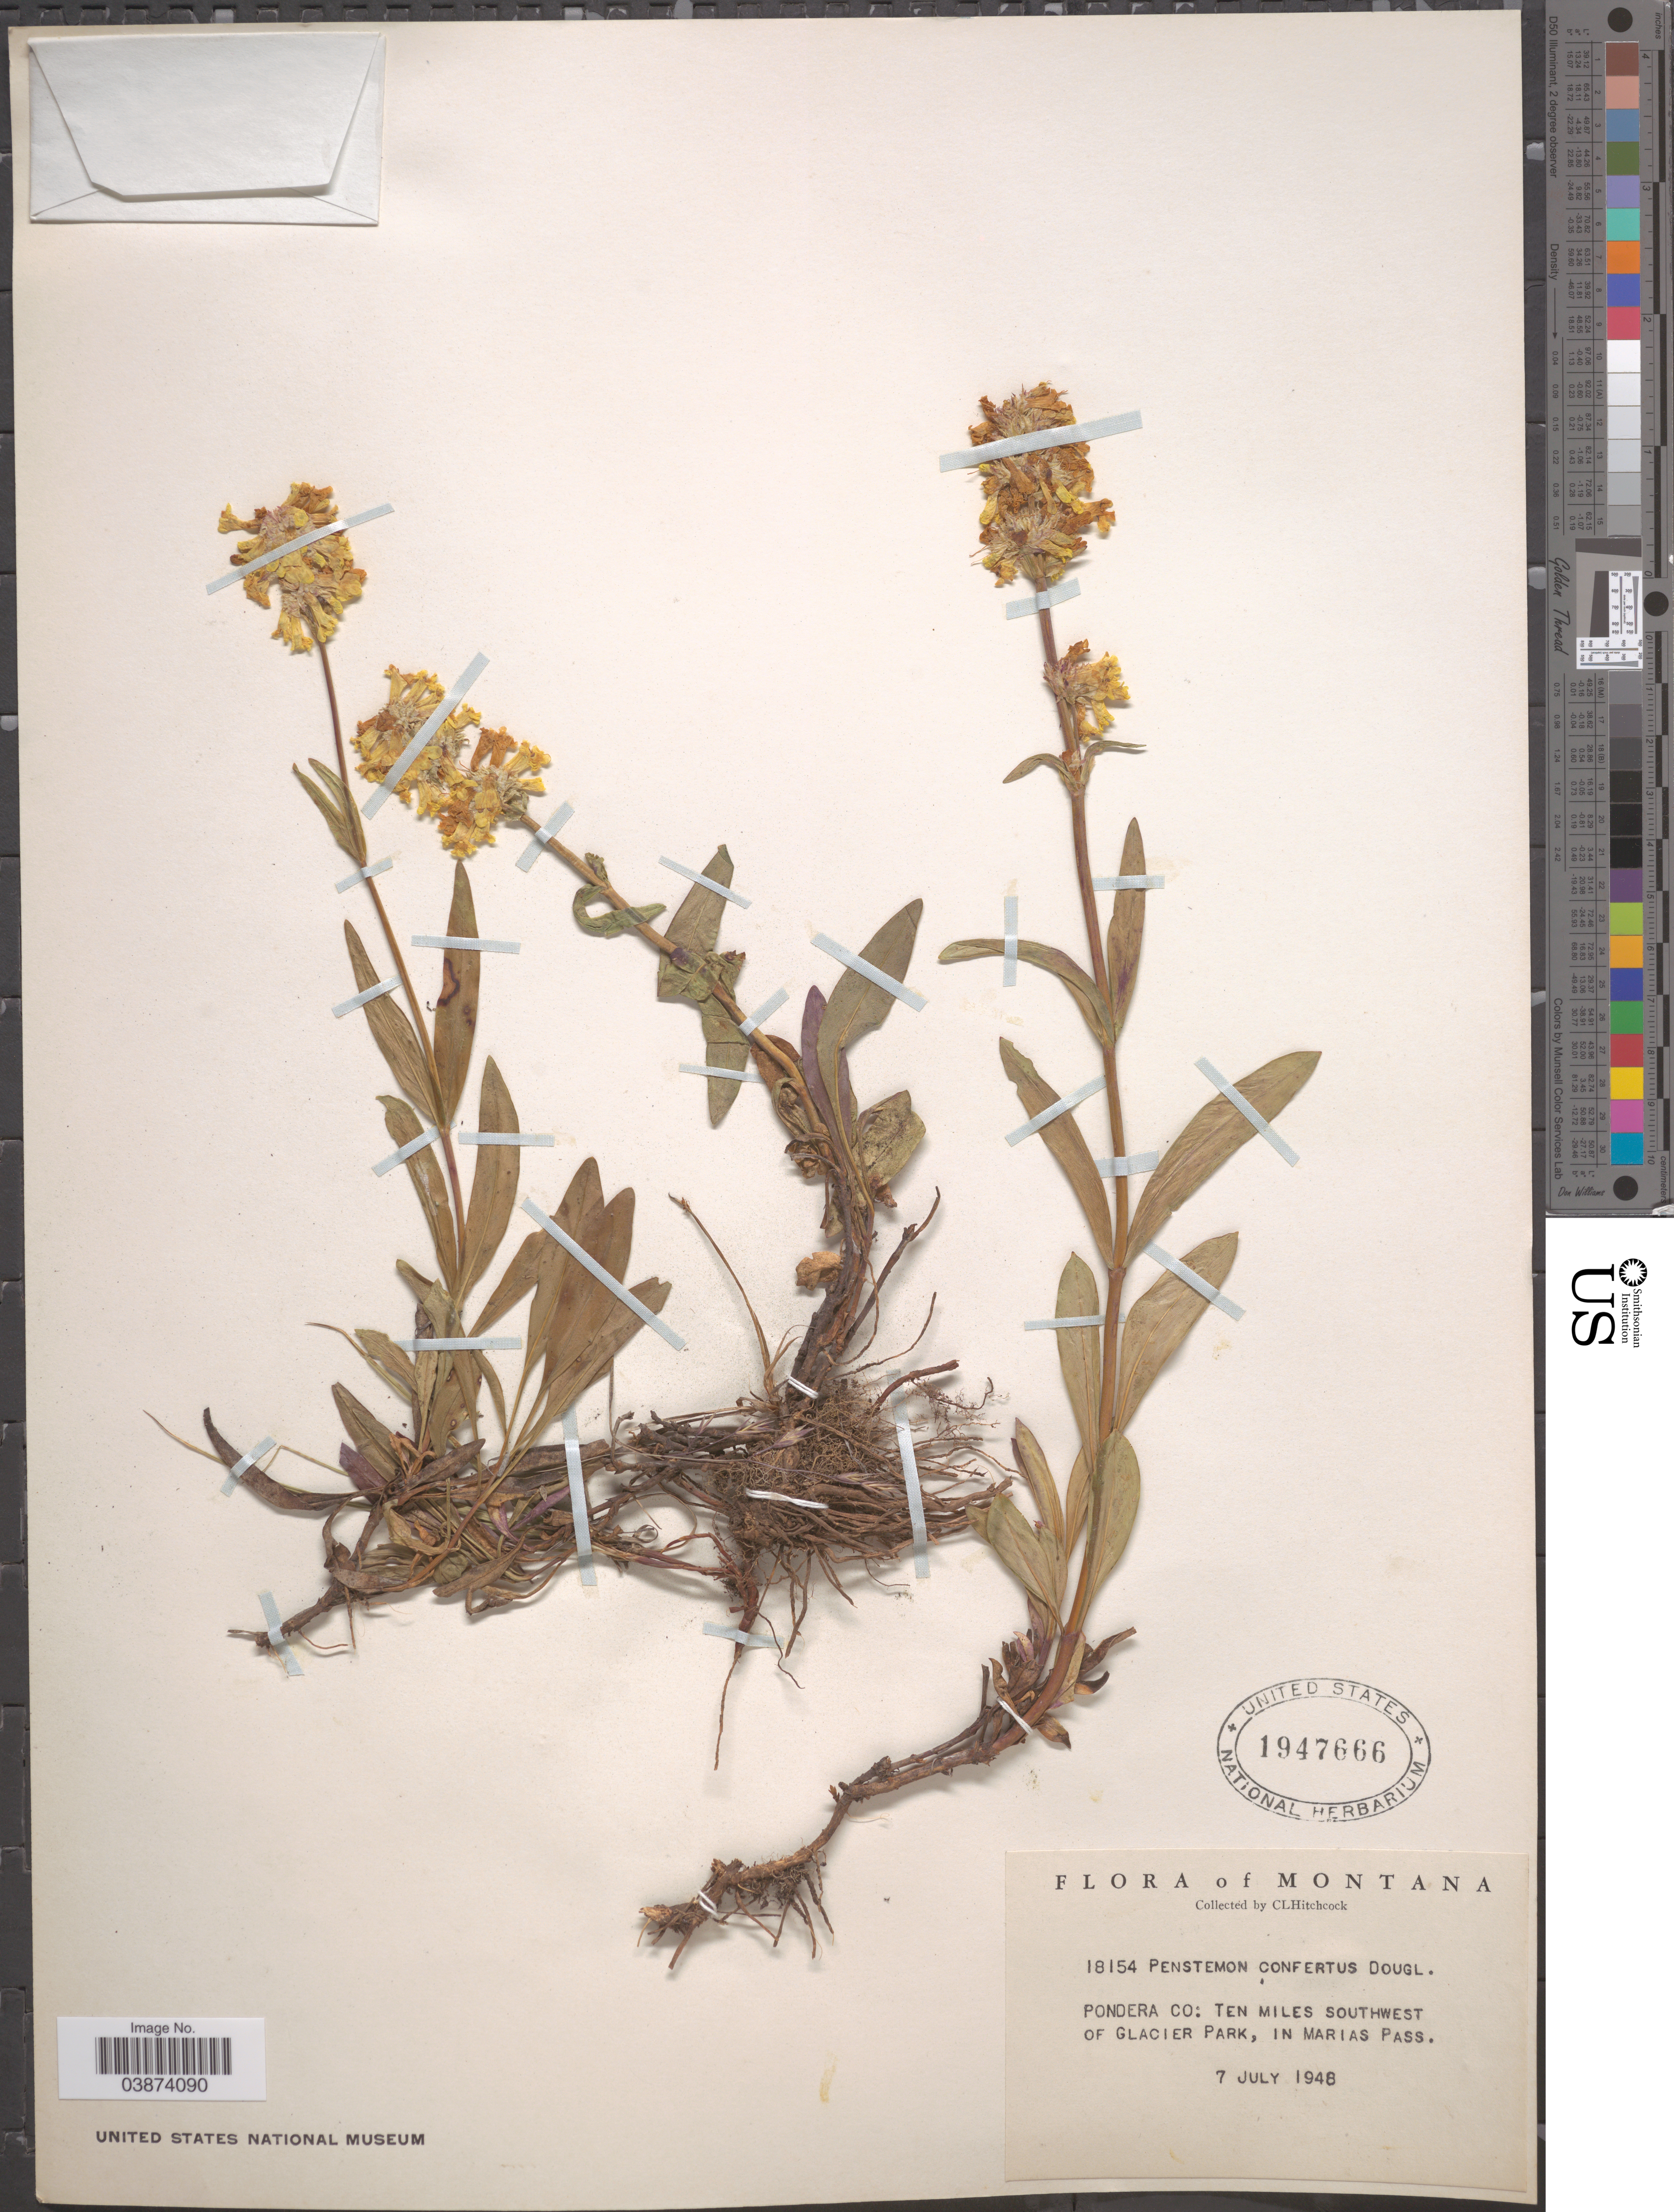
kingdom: Plantae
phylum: Tracheophyta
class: Magnoliopsida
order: Lamiales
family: Plantaginaceae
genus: Penstemon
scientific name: Penstemon confertus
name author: Douglas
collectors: C. L. Hitchcock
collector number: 18154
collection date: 1948-07-07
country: United States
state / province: Montana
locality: Pondera Co: Ten miles souhwest of Glacier Park, in Marias Pass.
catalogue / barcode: US 1947666